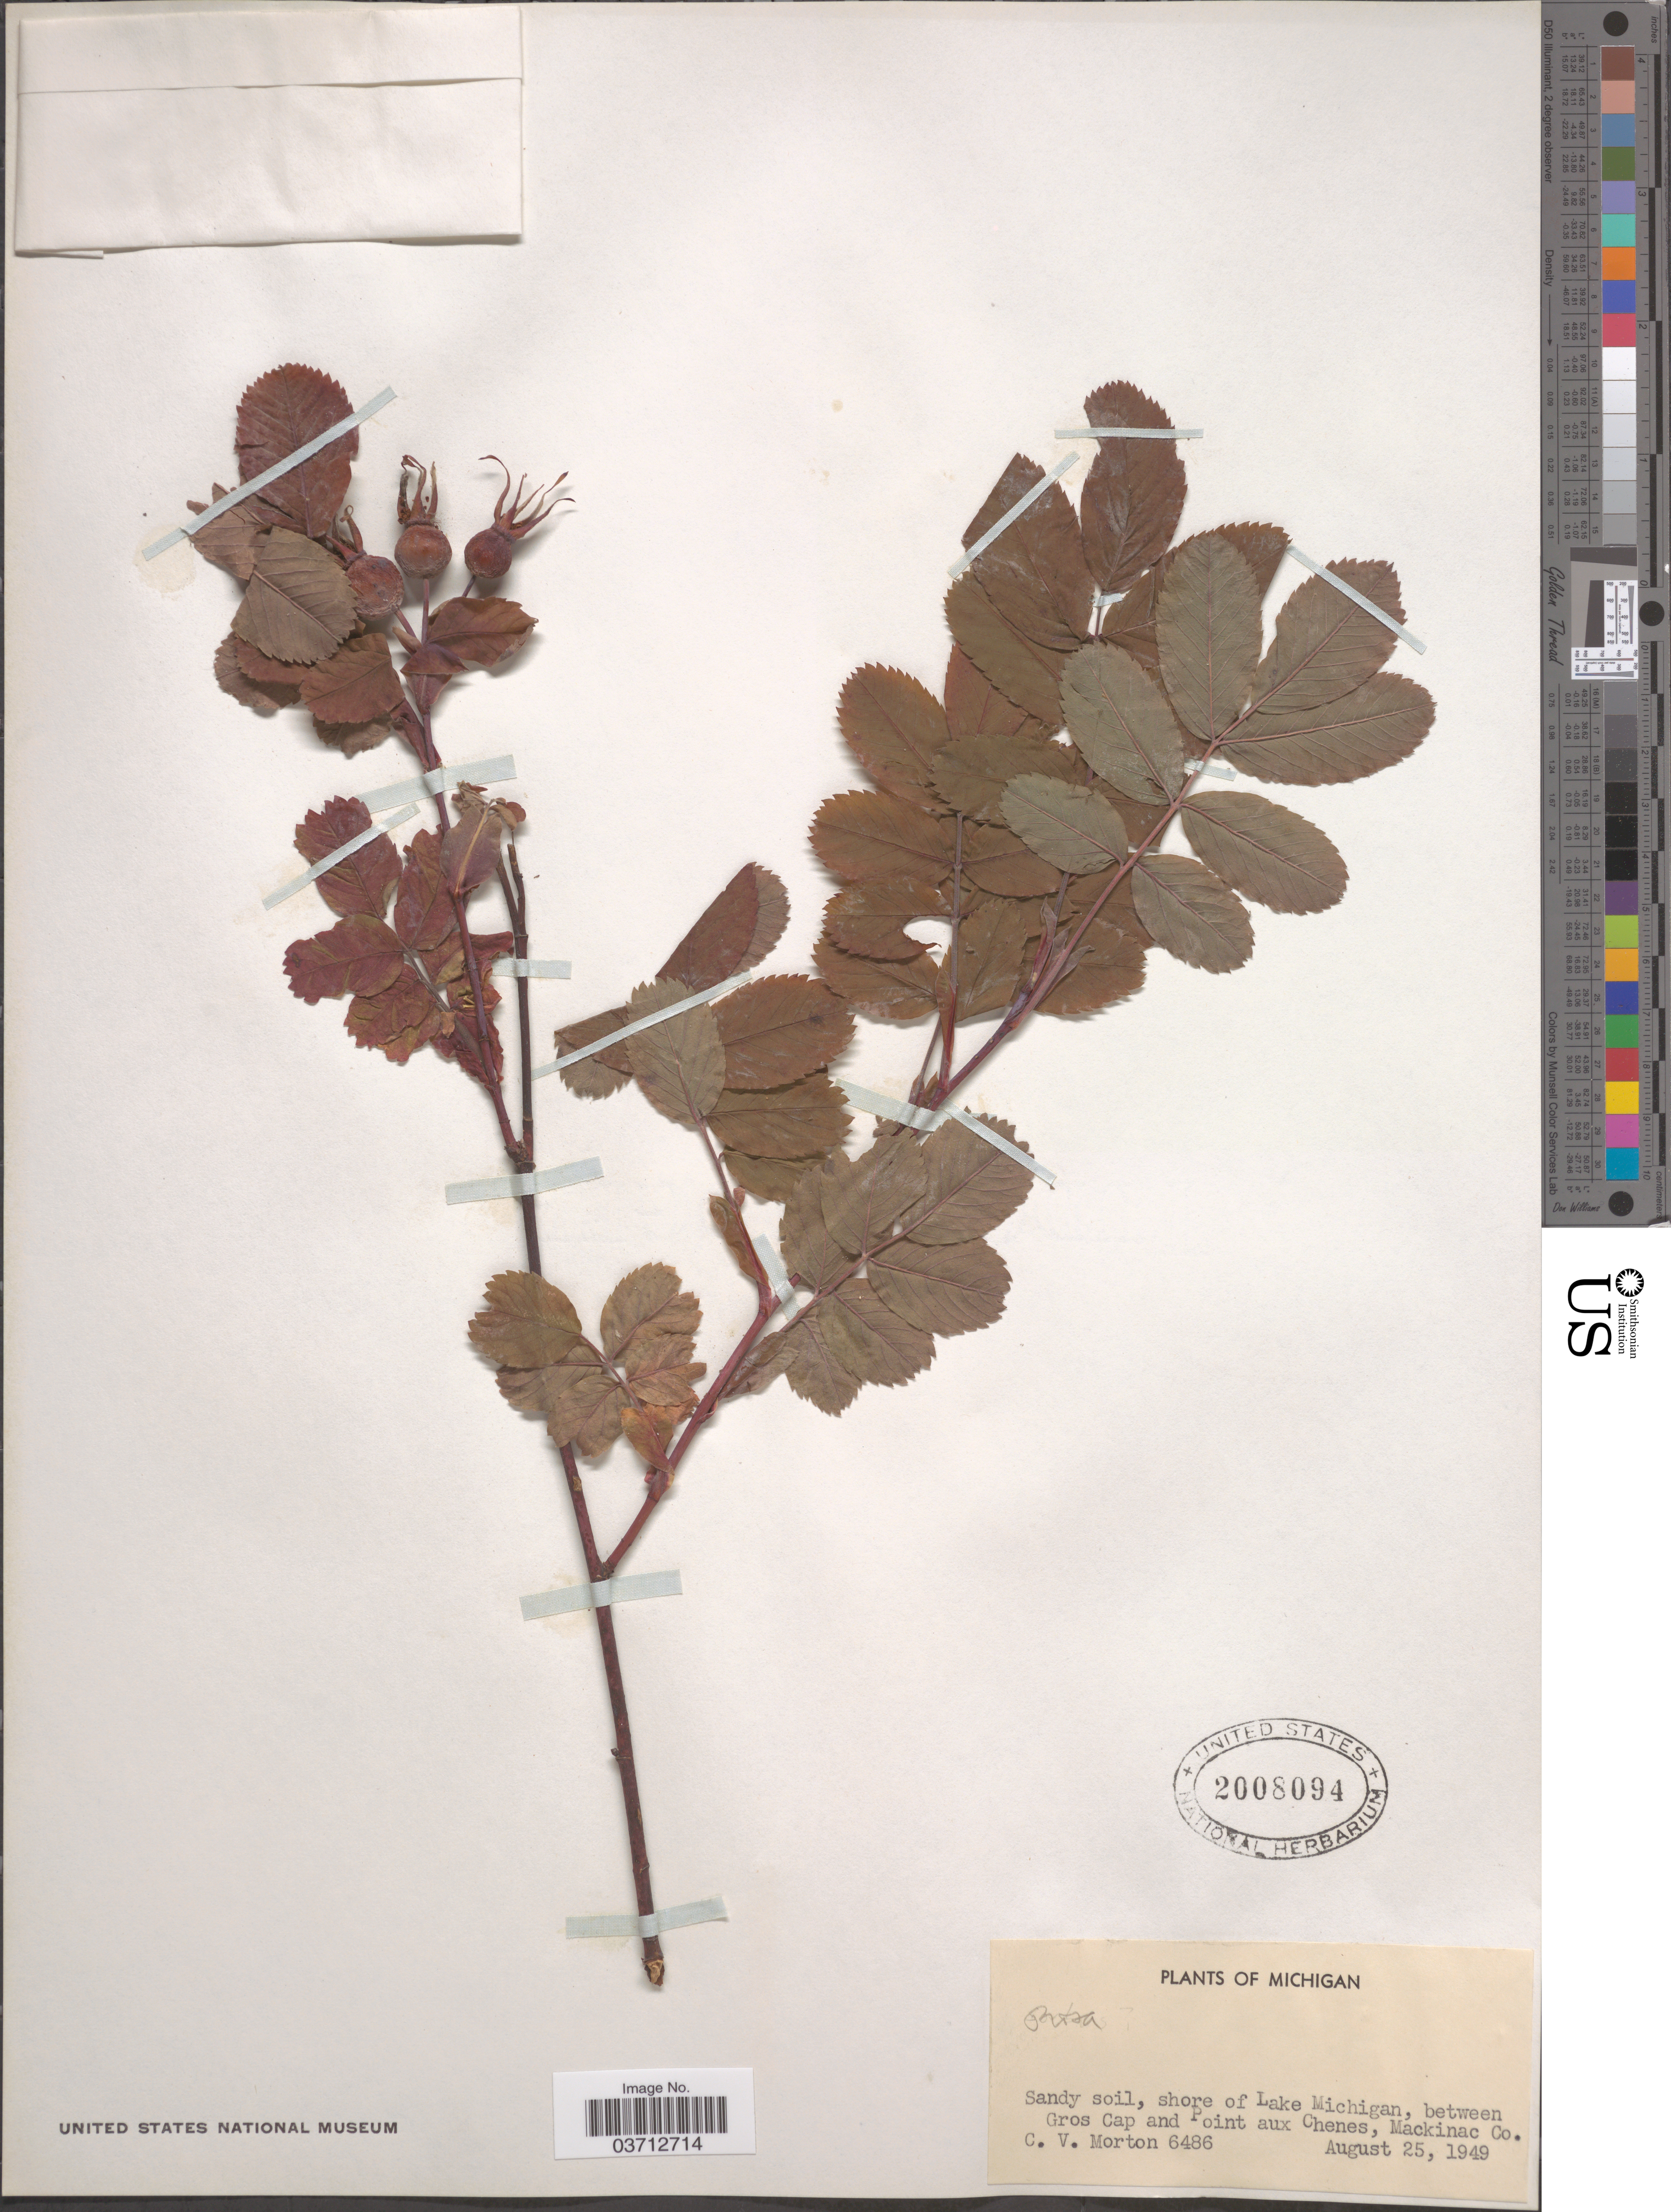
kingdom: Plantae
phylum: Tracheophyta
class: Magnoliopsida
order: Rosales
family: Rosaceae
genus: Rosa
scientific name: Rosa sp.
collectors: C. V. Morton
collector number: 6486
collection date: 1949-08-25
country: United States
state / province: Michigan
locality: Shore of Lake Michigan, between Gros Gap and Point aux Chenes, Mackinac Co.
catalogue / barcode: US 2008094